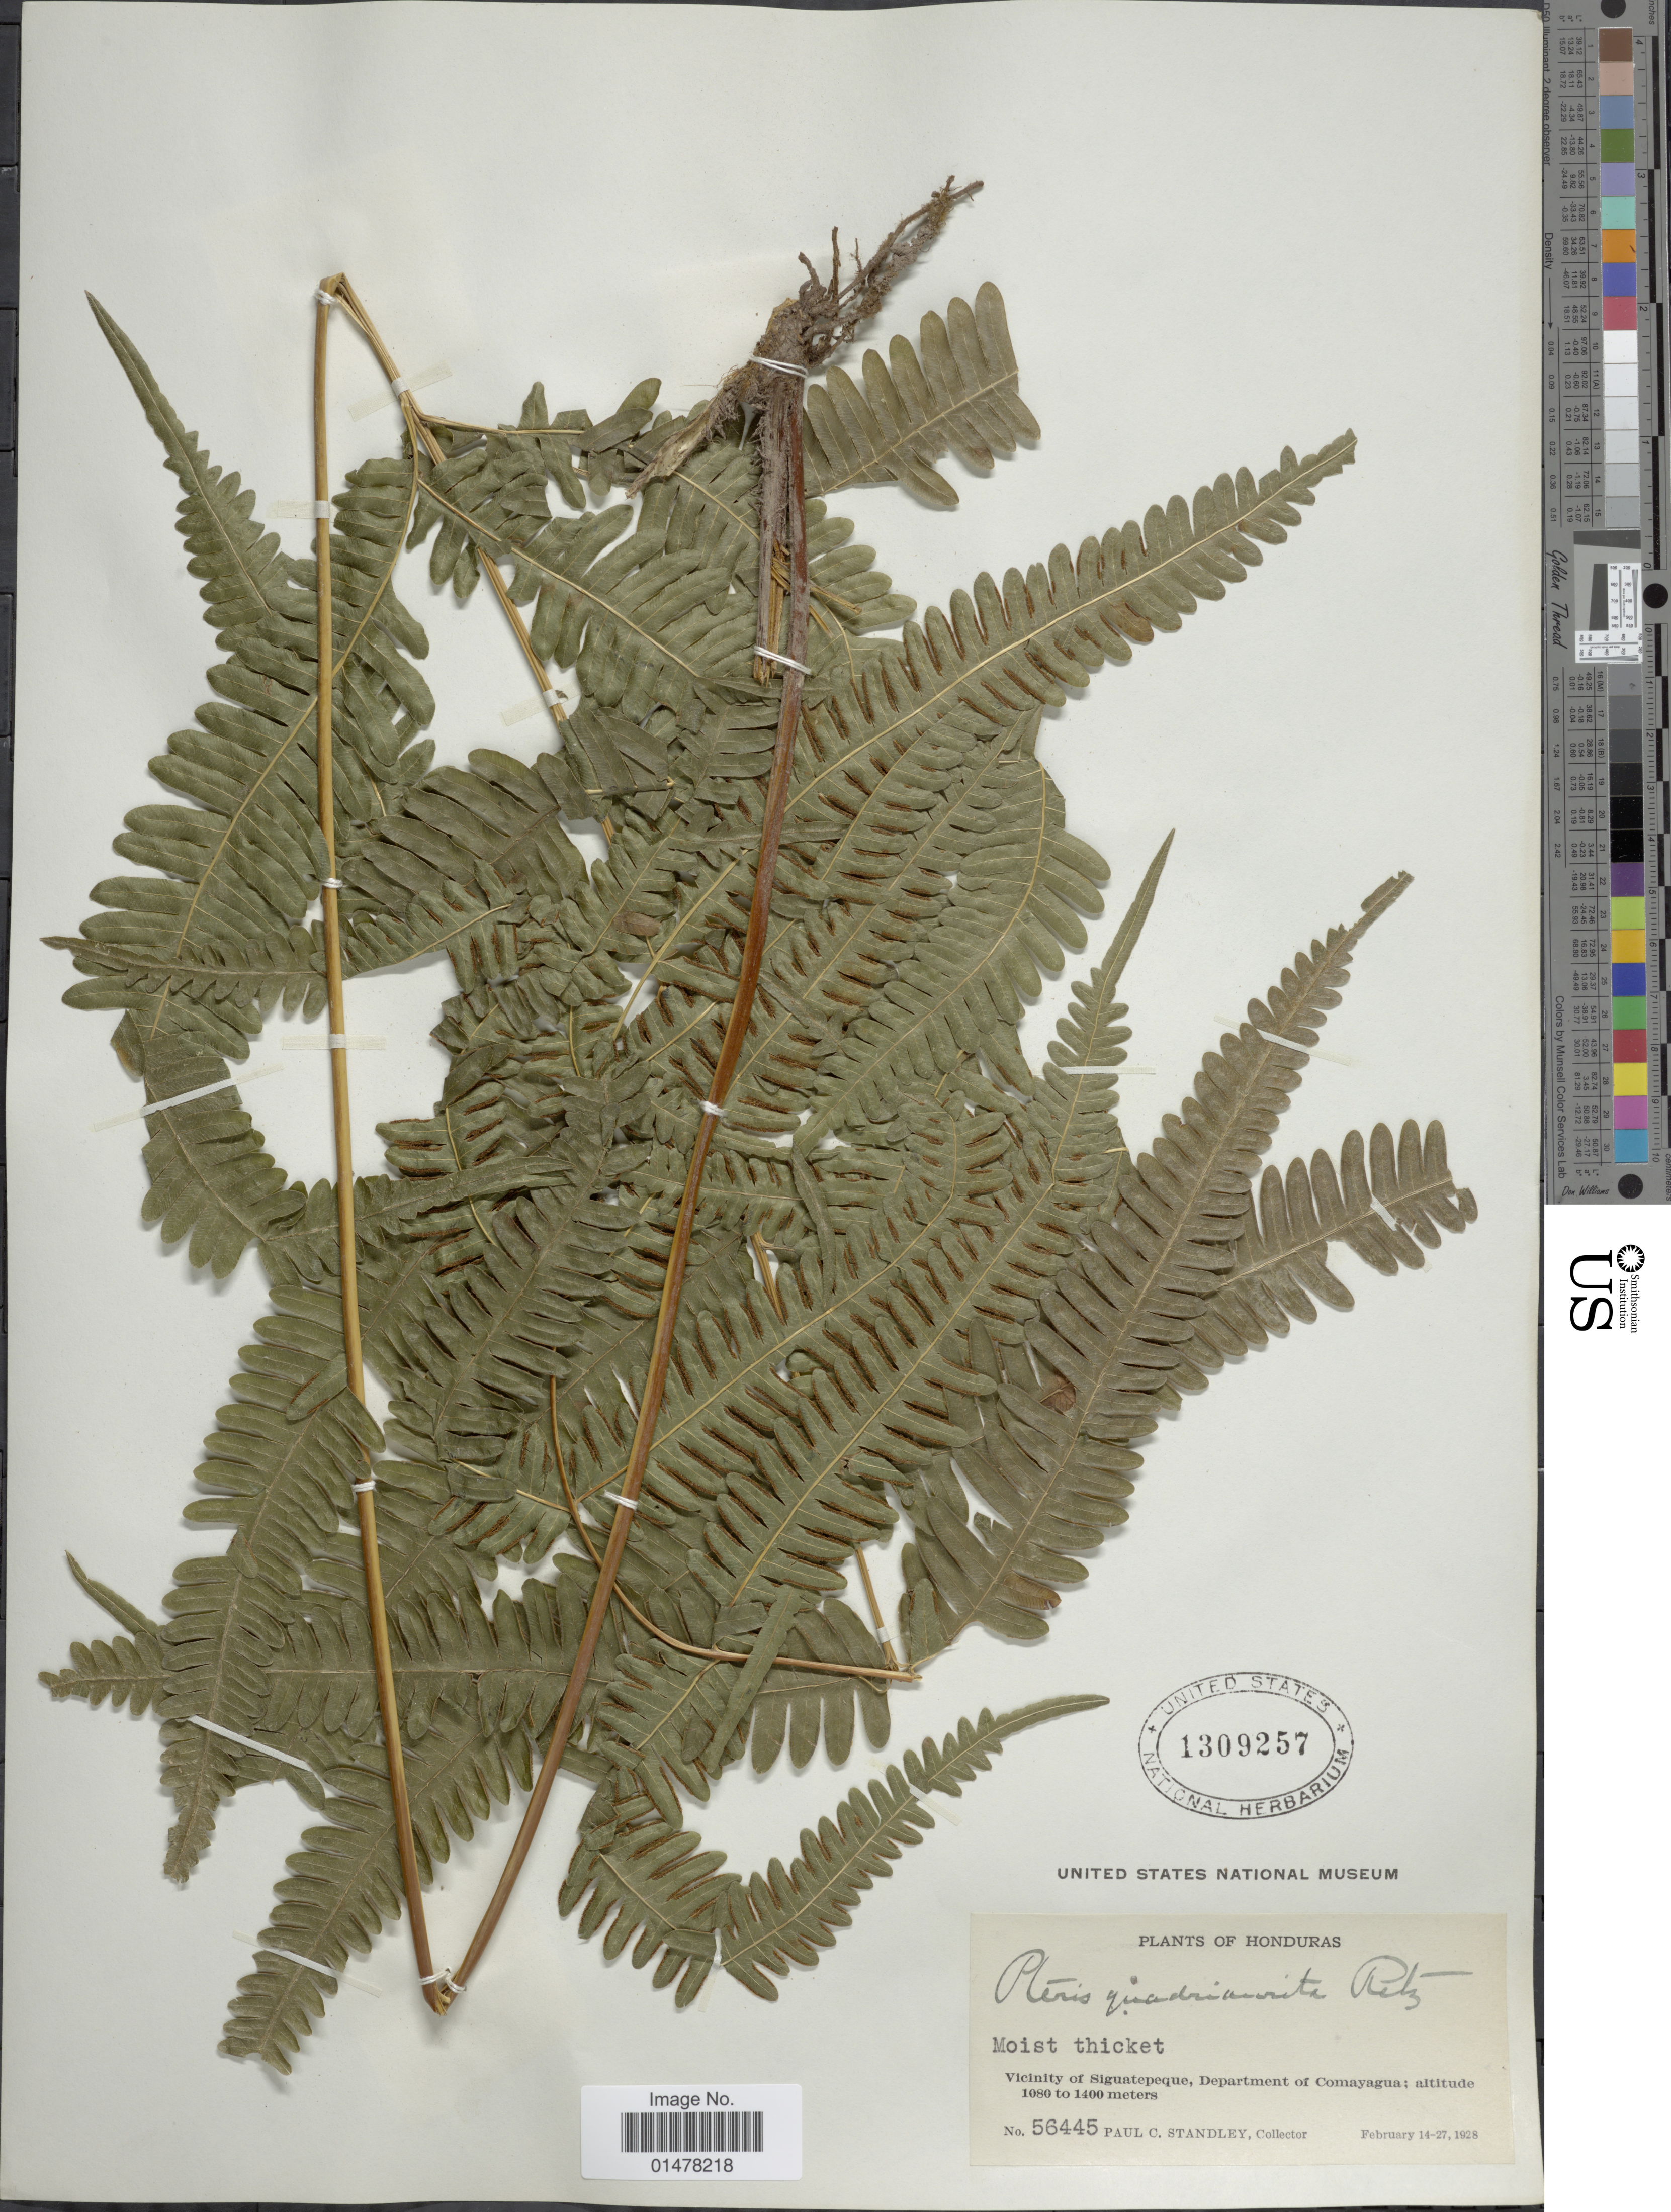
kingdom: Plantae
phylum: Tracheophyta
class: Polypodiopsida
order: Polypodiales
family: Pteridaceae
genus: Pteris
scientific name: Pteris quadriaurita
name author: Retz.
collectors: P. C. Standley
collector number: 56445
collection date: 1928-02-14/1928-02-27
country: Honduras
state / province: Comayagua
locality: Plants of Honduras, vicinity of Siguatepeque, Department of Comayagua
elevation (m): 1080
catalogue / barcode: US 1309257